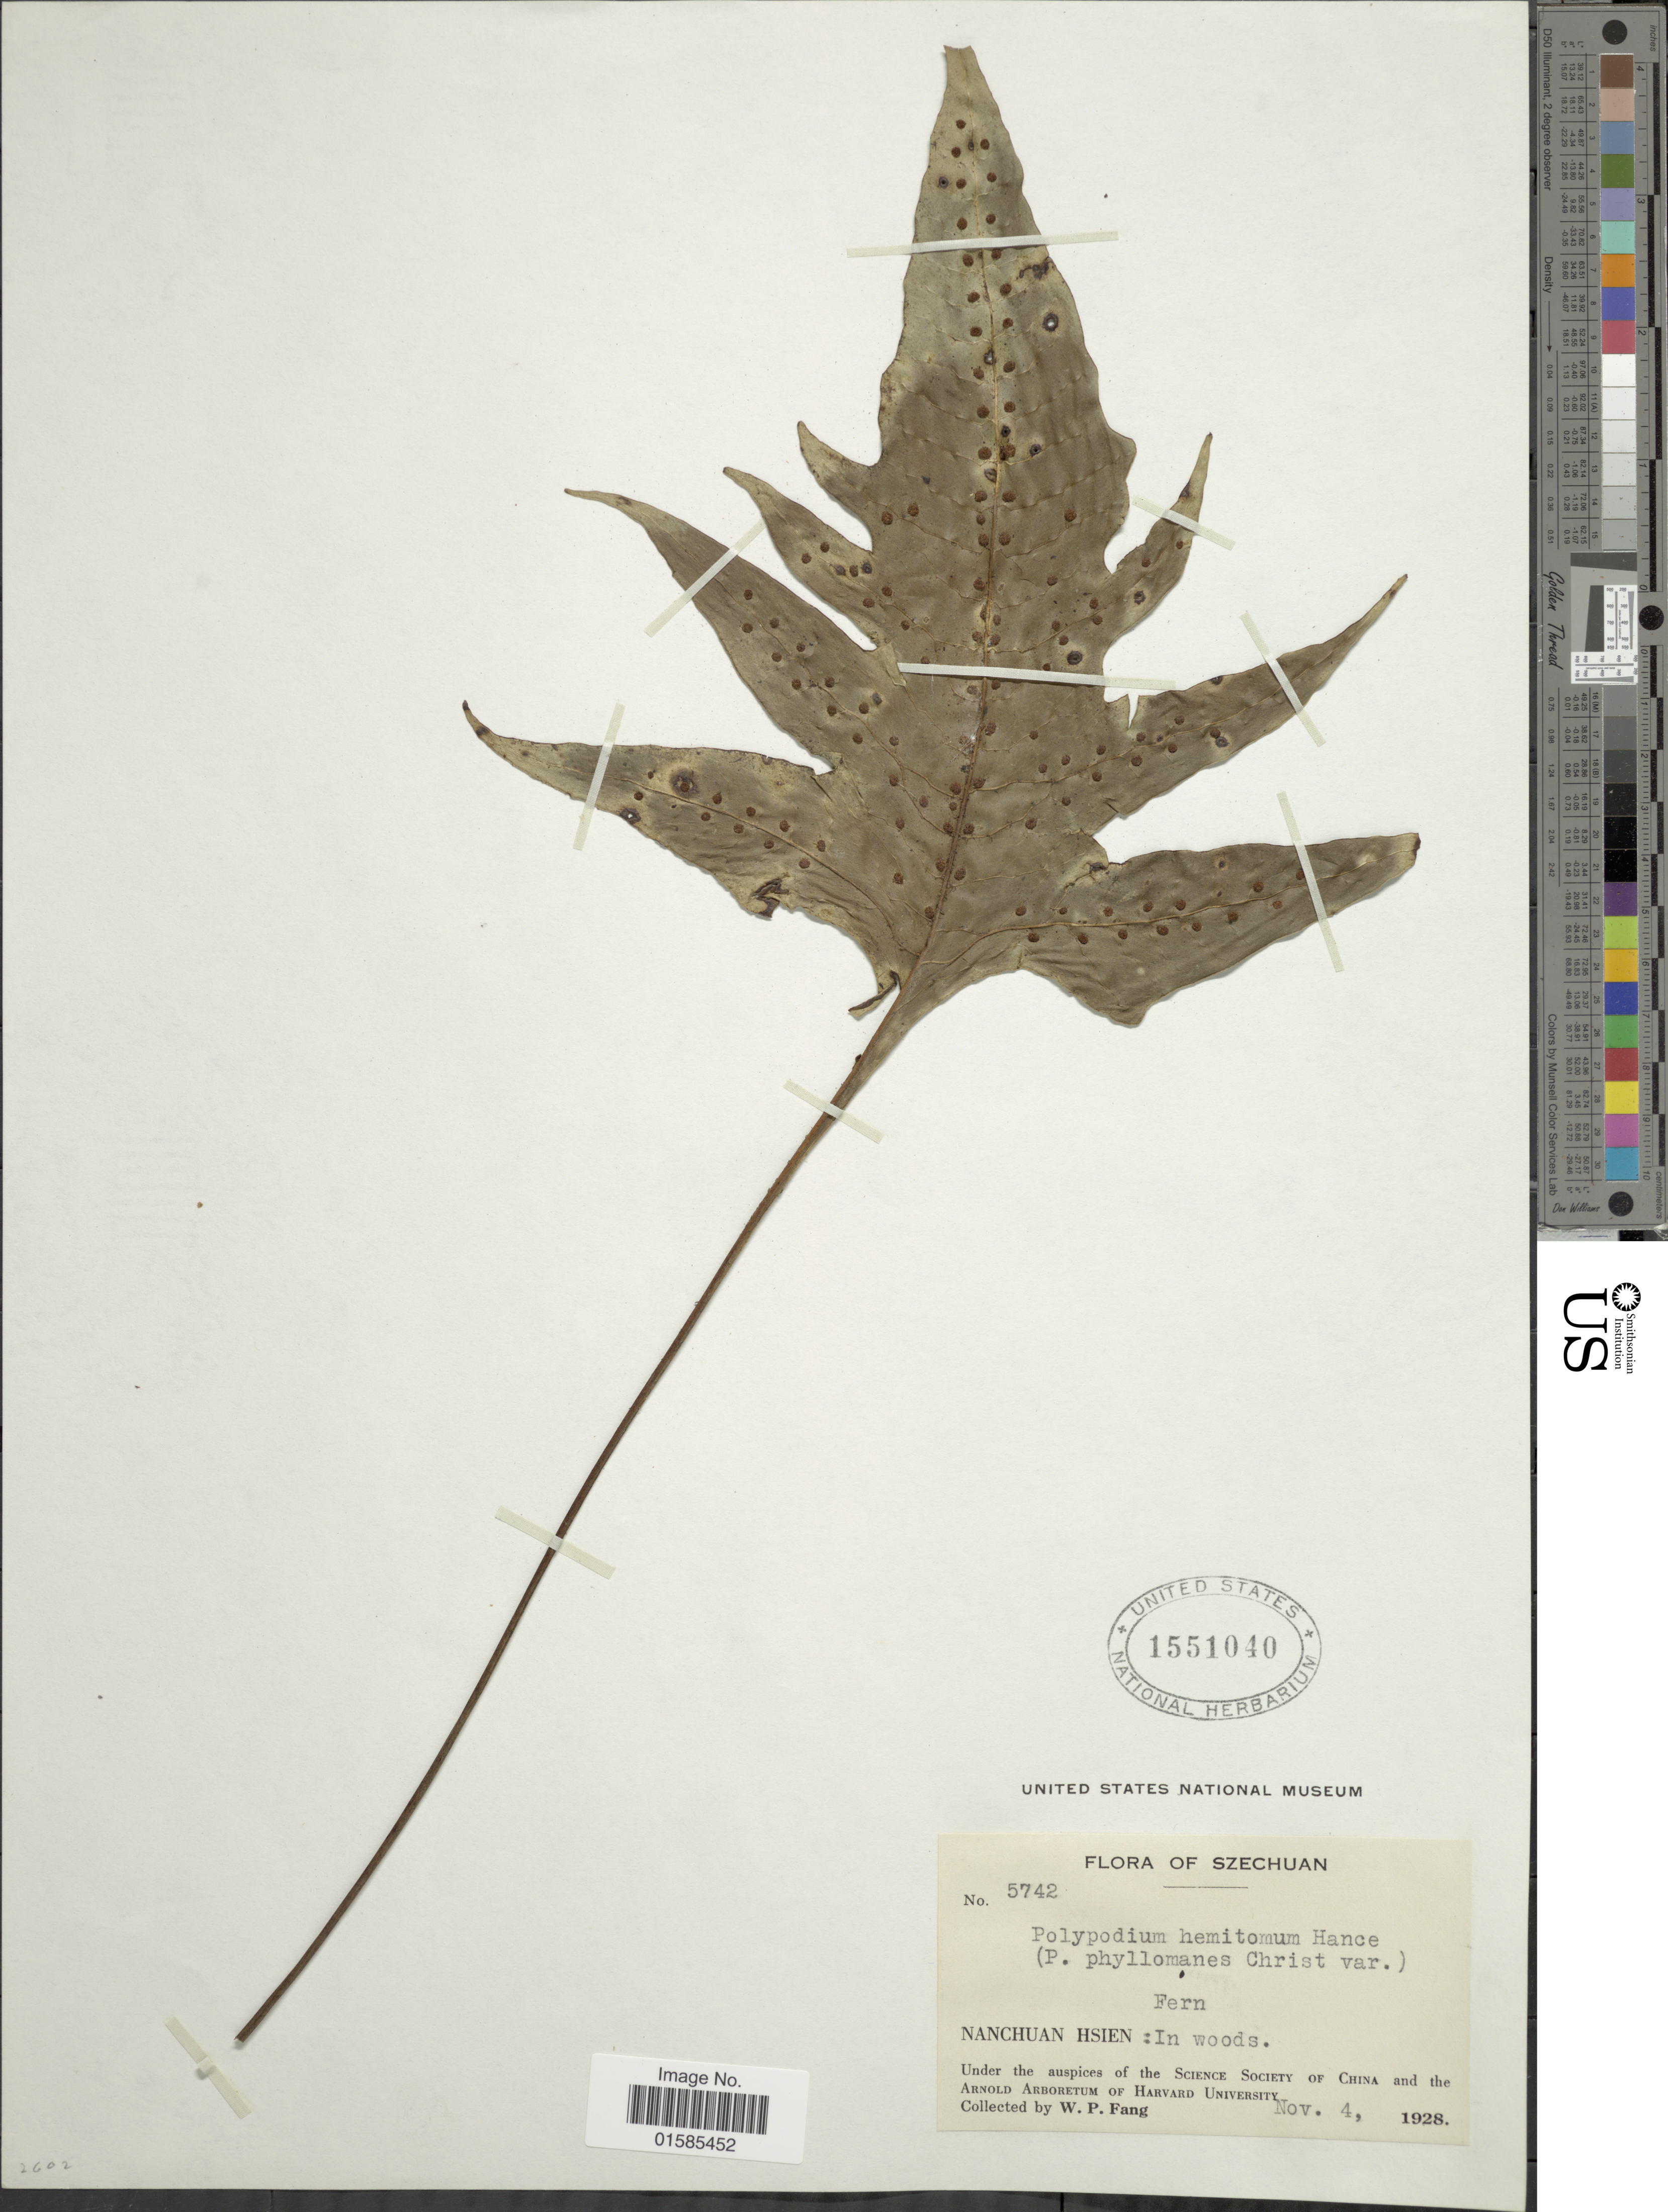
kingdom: Plantae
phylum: Tracheophyta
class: Polypodiopsida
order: Polypodiales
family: Polypodiaceae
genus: Leptochilus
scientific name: Leptochilus rosthorni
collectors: W. P. Fang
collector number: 5742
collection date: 1928-11-04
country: China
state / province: Sichuan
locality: Szechuan, Nanchuan Hsien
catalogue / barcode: US 1551040